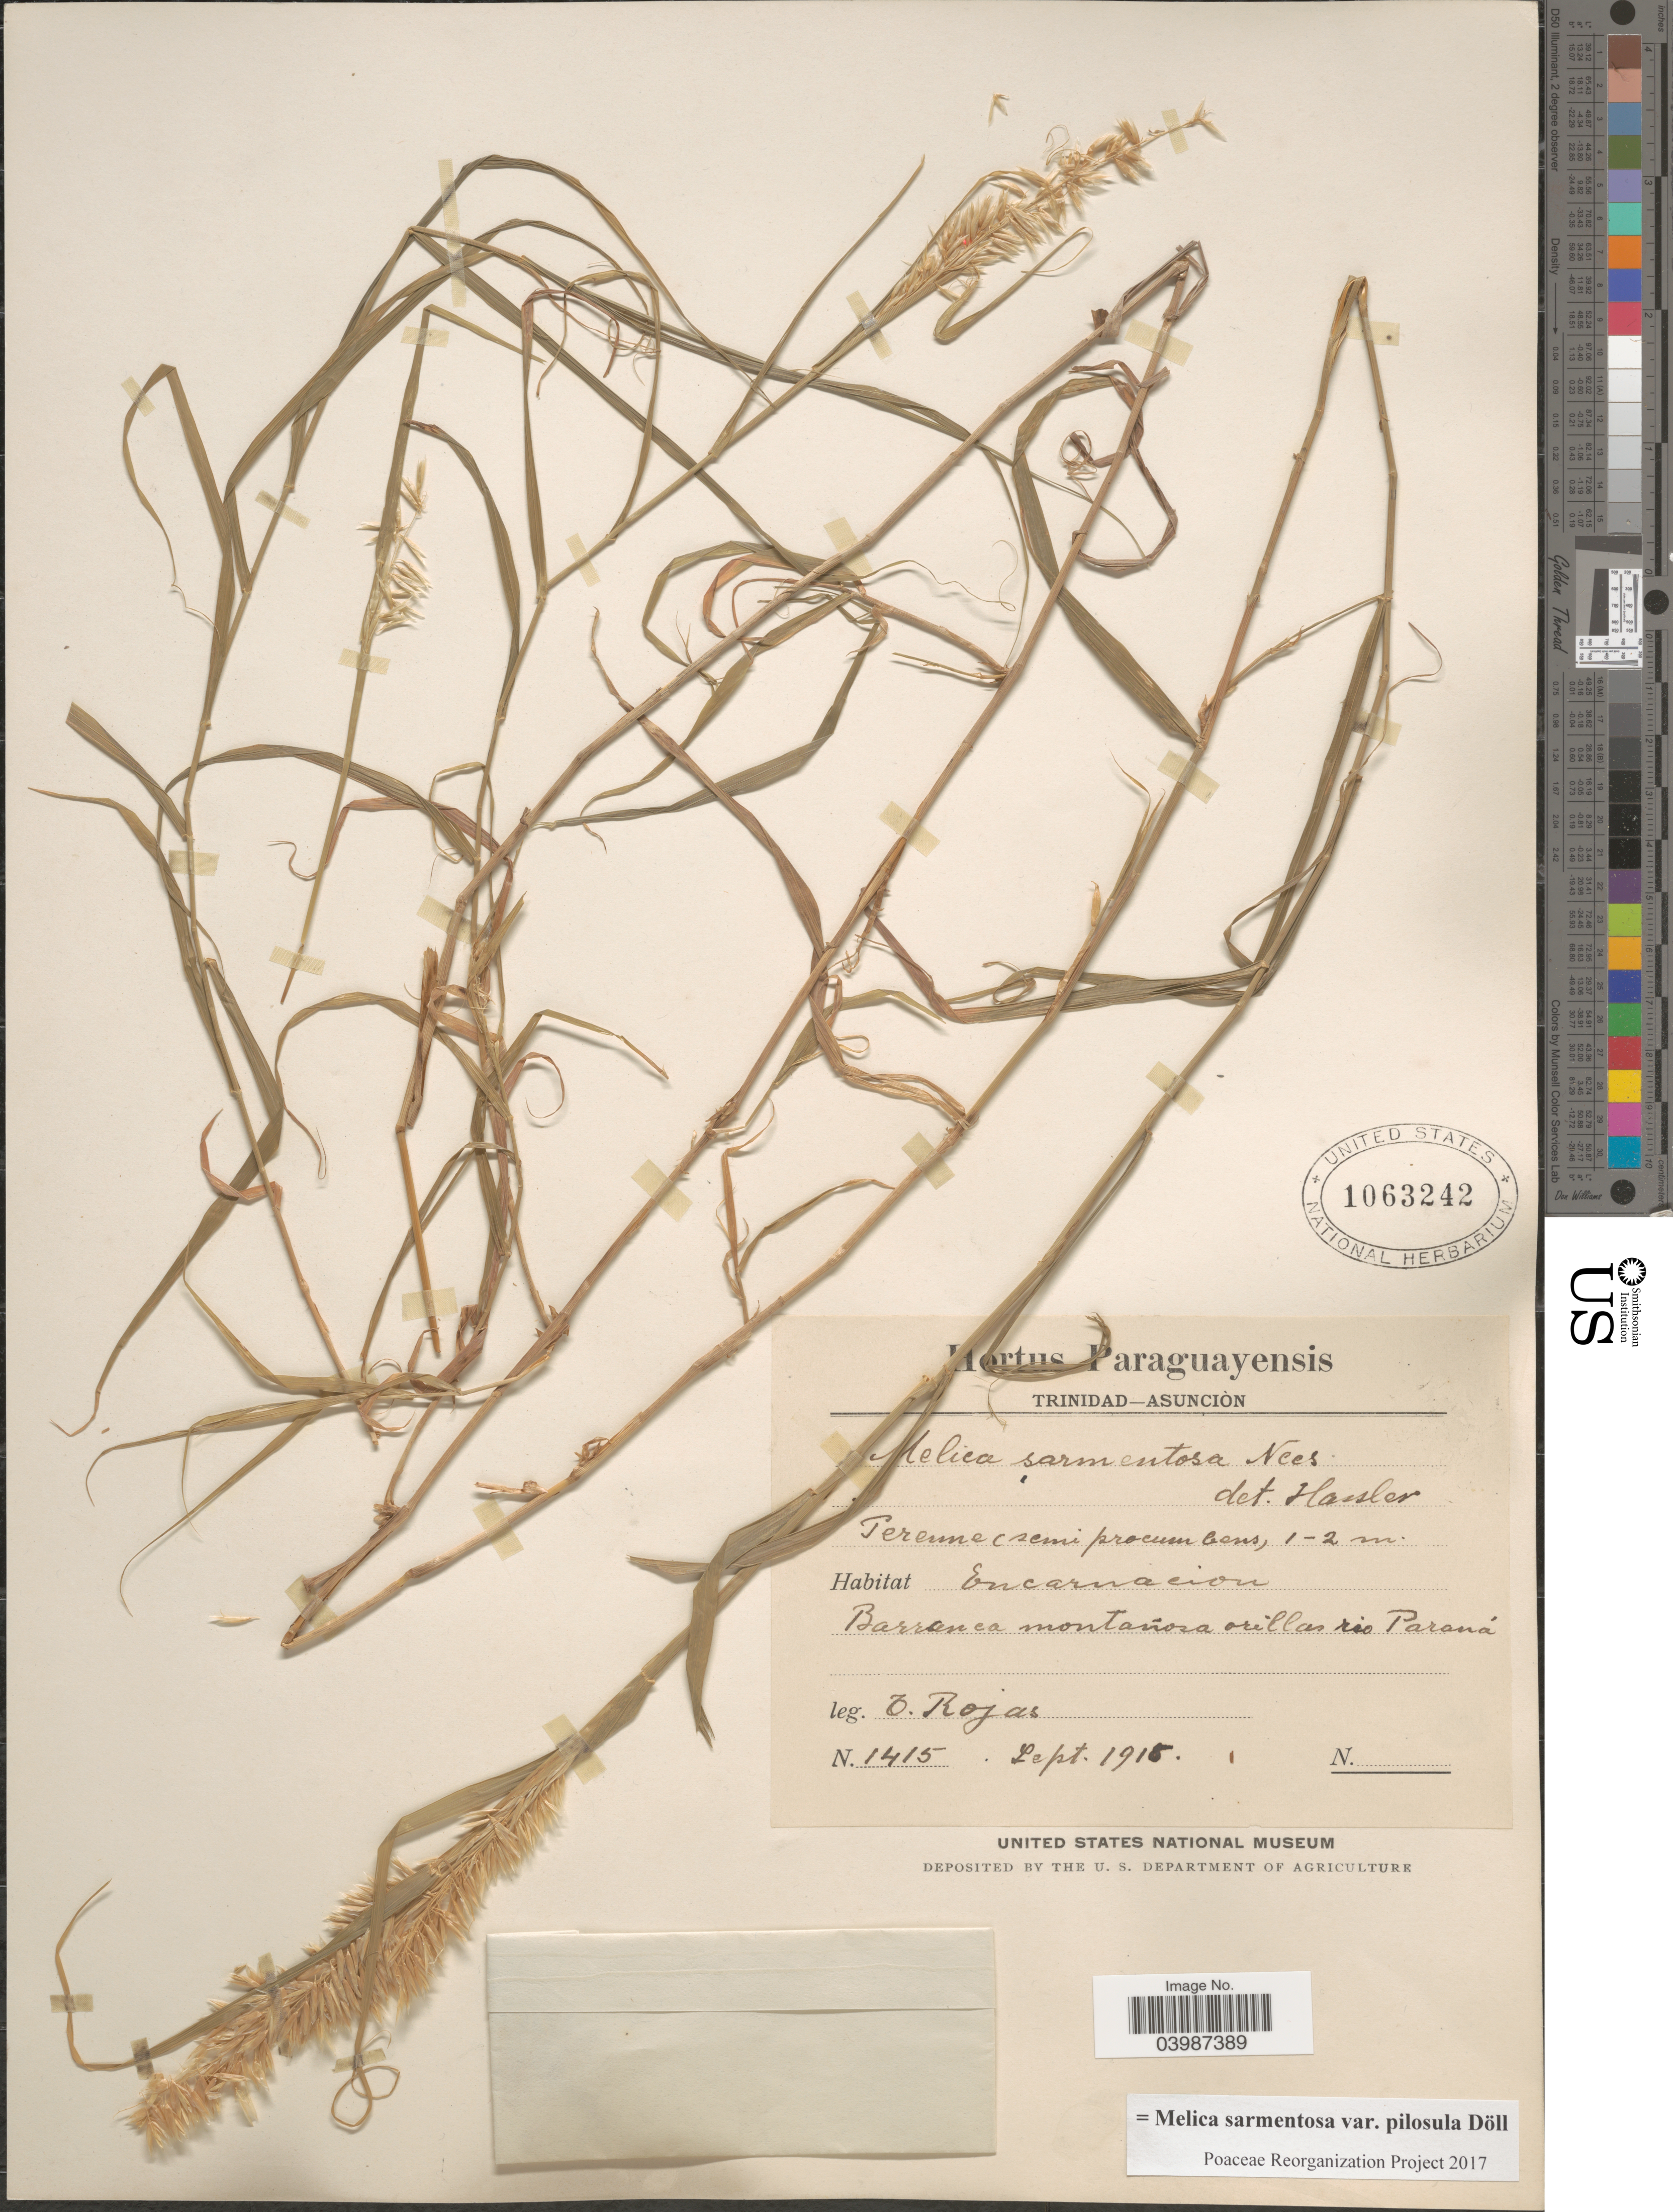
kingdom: Plantae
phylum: Tracheophyta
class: Liliopsida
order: Poales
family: Poaceae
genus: Melica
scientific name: Melica sarmentosa var. pilosula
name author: Döll in Mart.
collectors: J. Rojas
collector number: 1415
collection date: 1915-09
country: Paraguay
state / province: Asuncion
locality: Encarnacion. Barranca montañosa orillas rio Paraná.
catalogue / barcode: US 1063242